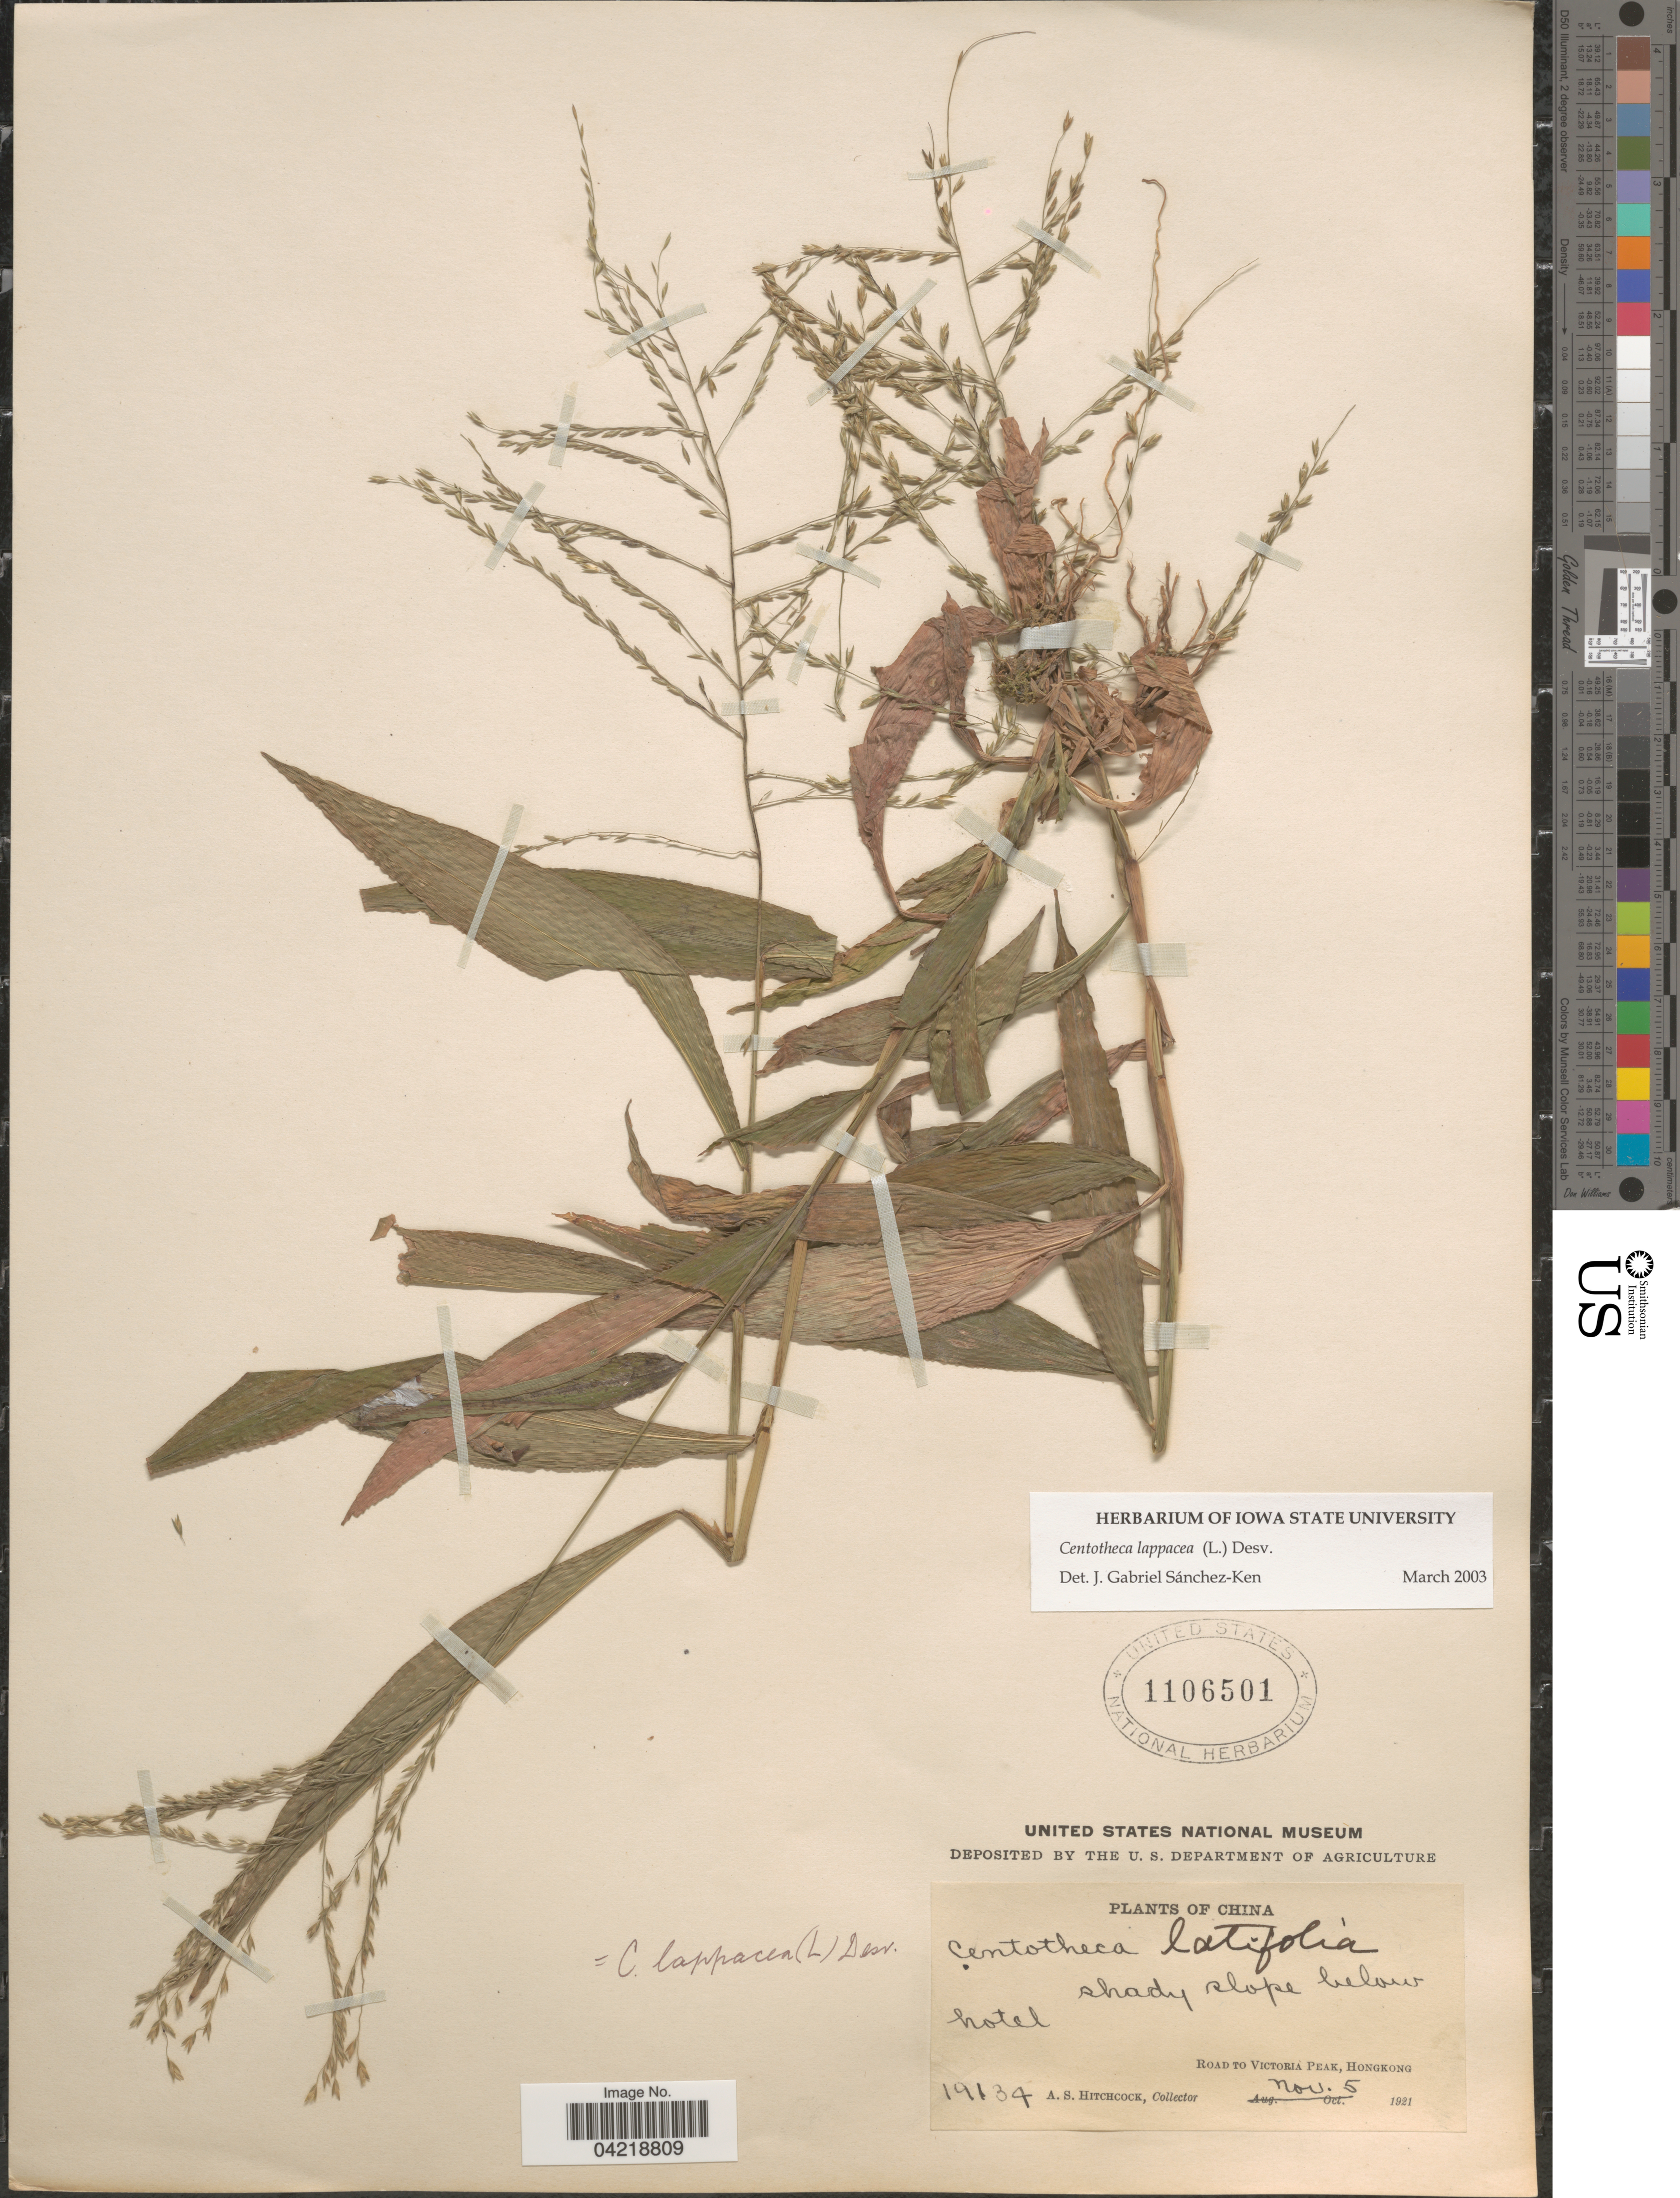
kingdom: Plantae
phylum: Tracheophyta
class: Liliopsida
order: Poales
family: Poaceae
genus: Centotheca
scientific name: Centotheca lappacea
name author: (L.) Desv.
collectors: A. S. Hitchcock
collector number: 19134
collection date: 1921-11-05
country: China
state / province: Hong Kong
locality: Shady slope below hotel. Road to Victoria Peak.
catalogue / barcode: US 1106501